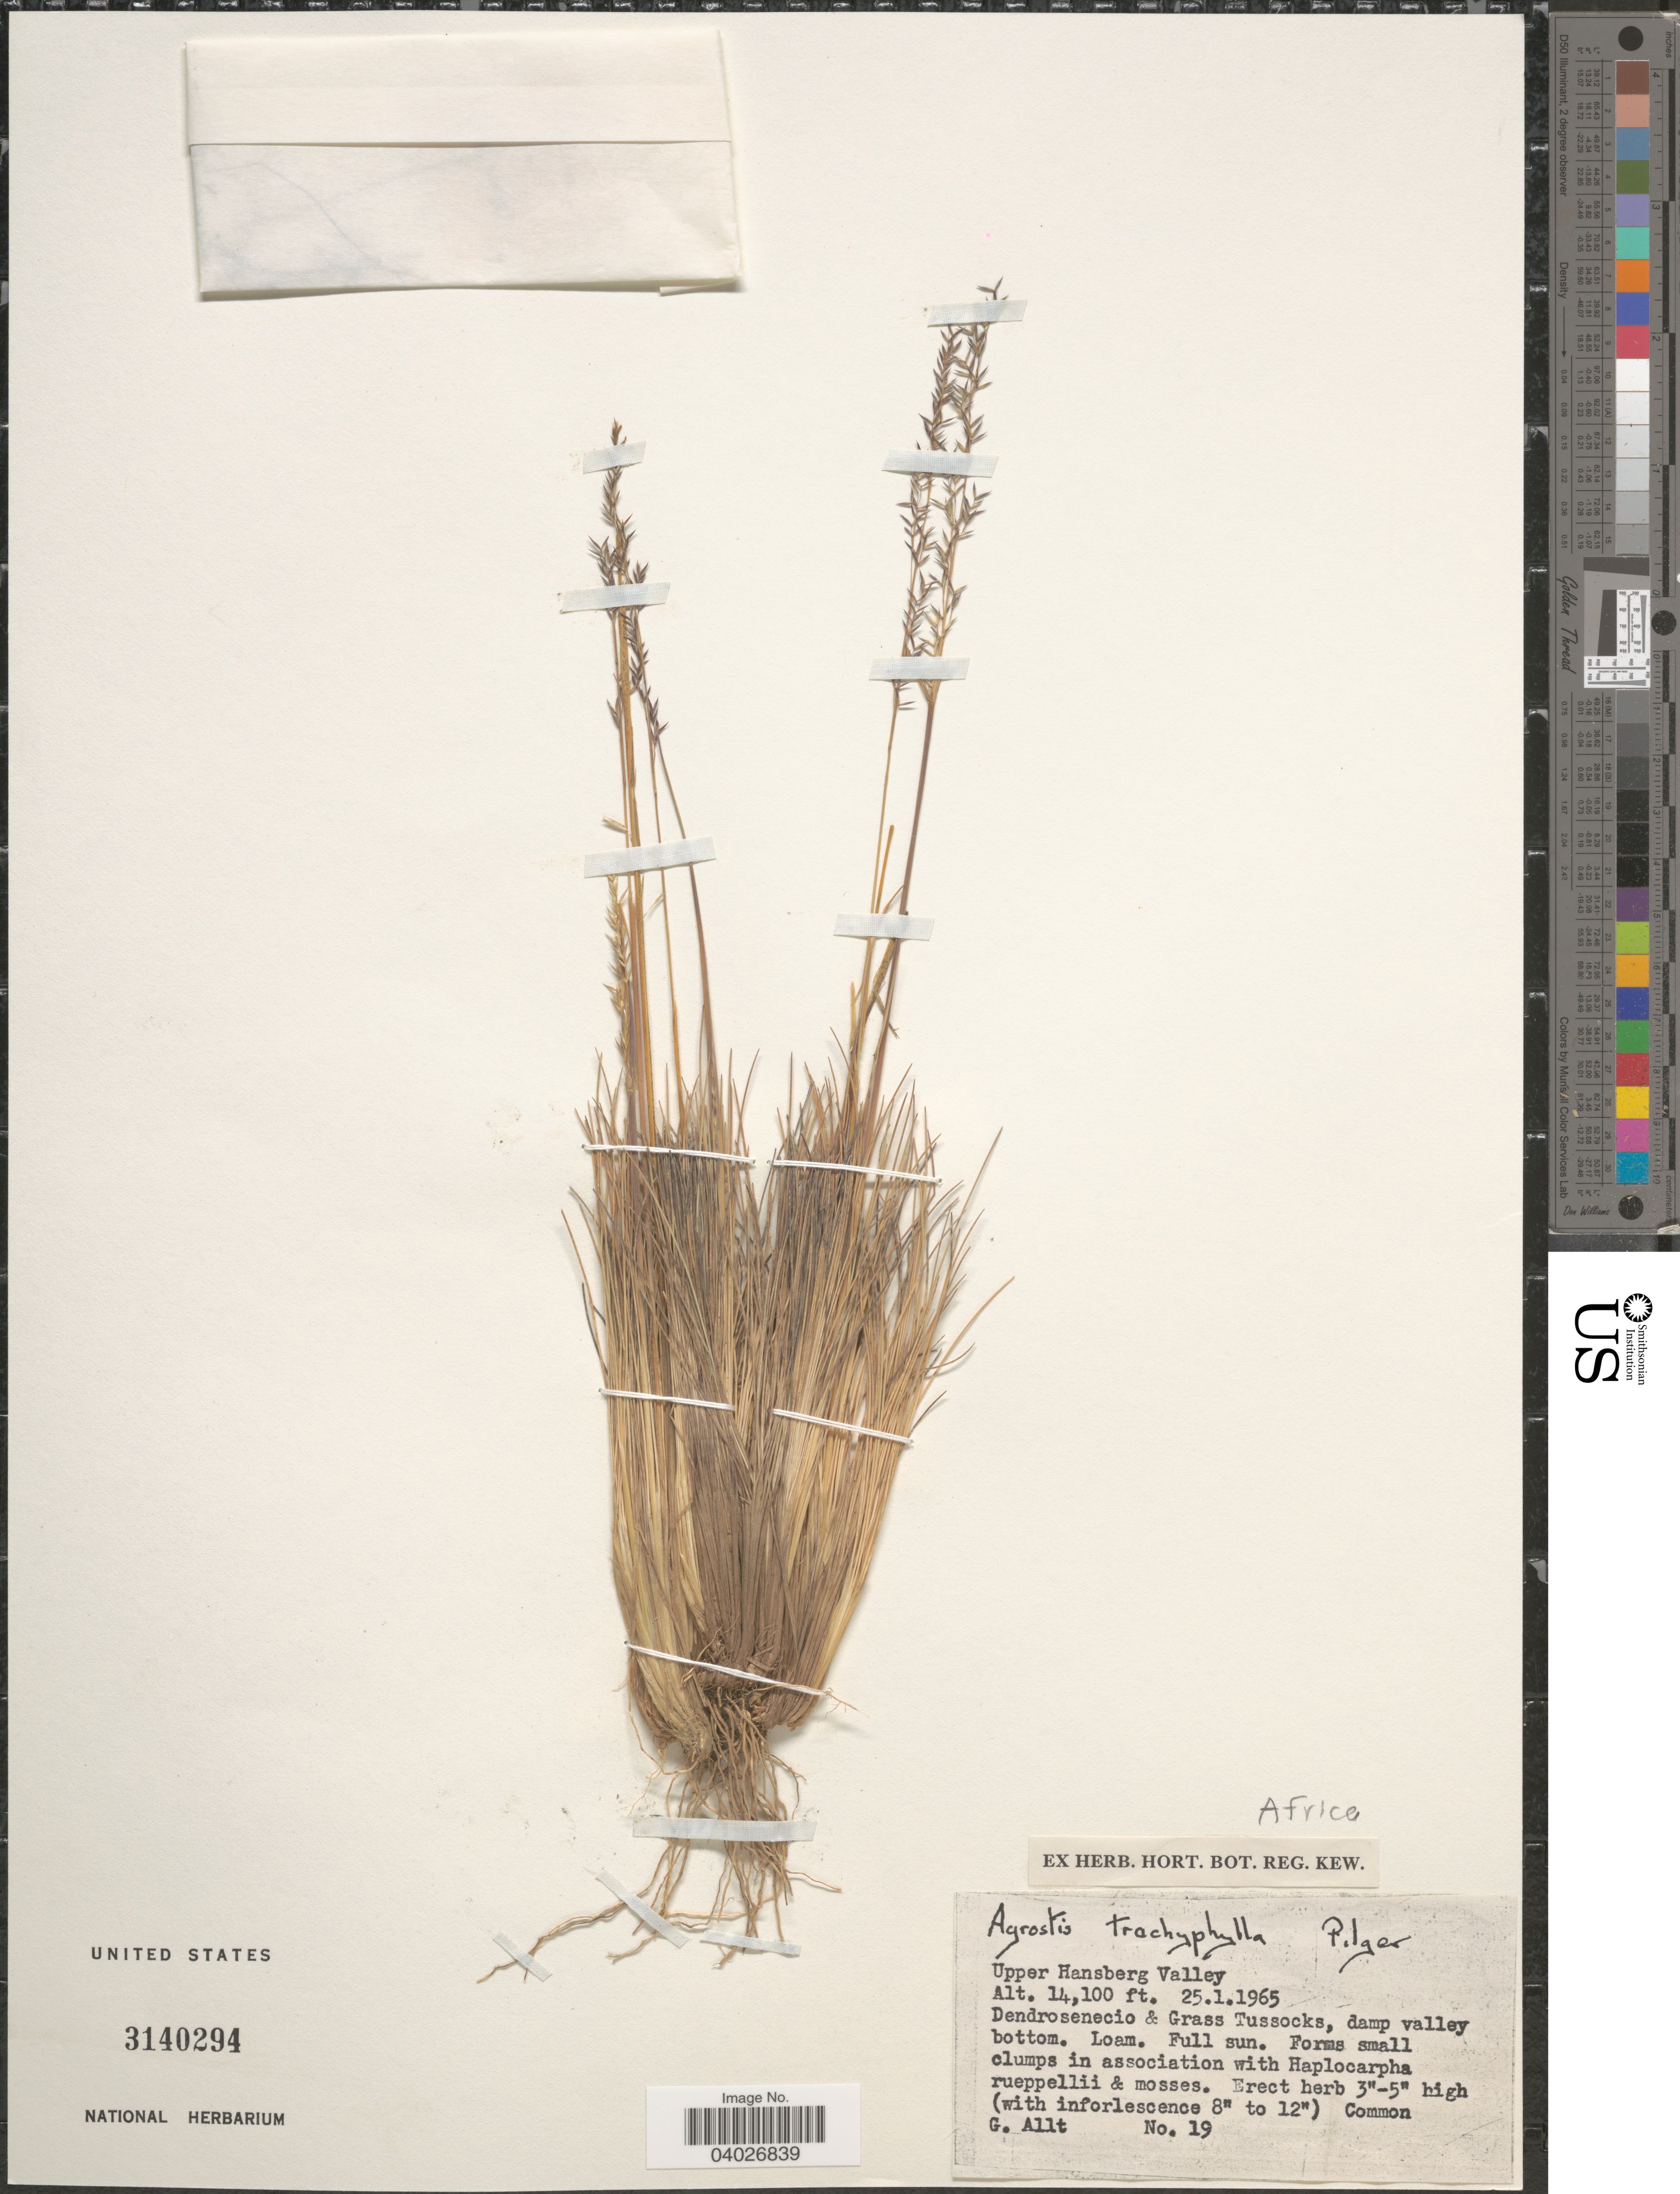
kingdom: Plantae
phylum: Tracheophyta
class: Liliopsida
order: Poales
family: Poaceae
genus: Agrostis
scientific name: Agrostis trachyphylla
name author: Pilg.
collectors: G. Allt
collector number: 19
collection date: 1965-01-25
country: South Africa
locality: Africa. Upper Hansberg Valley.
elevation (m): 4298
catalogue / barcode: US 3140294